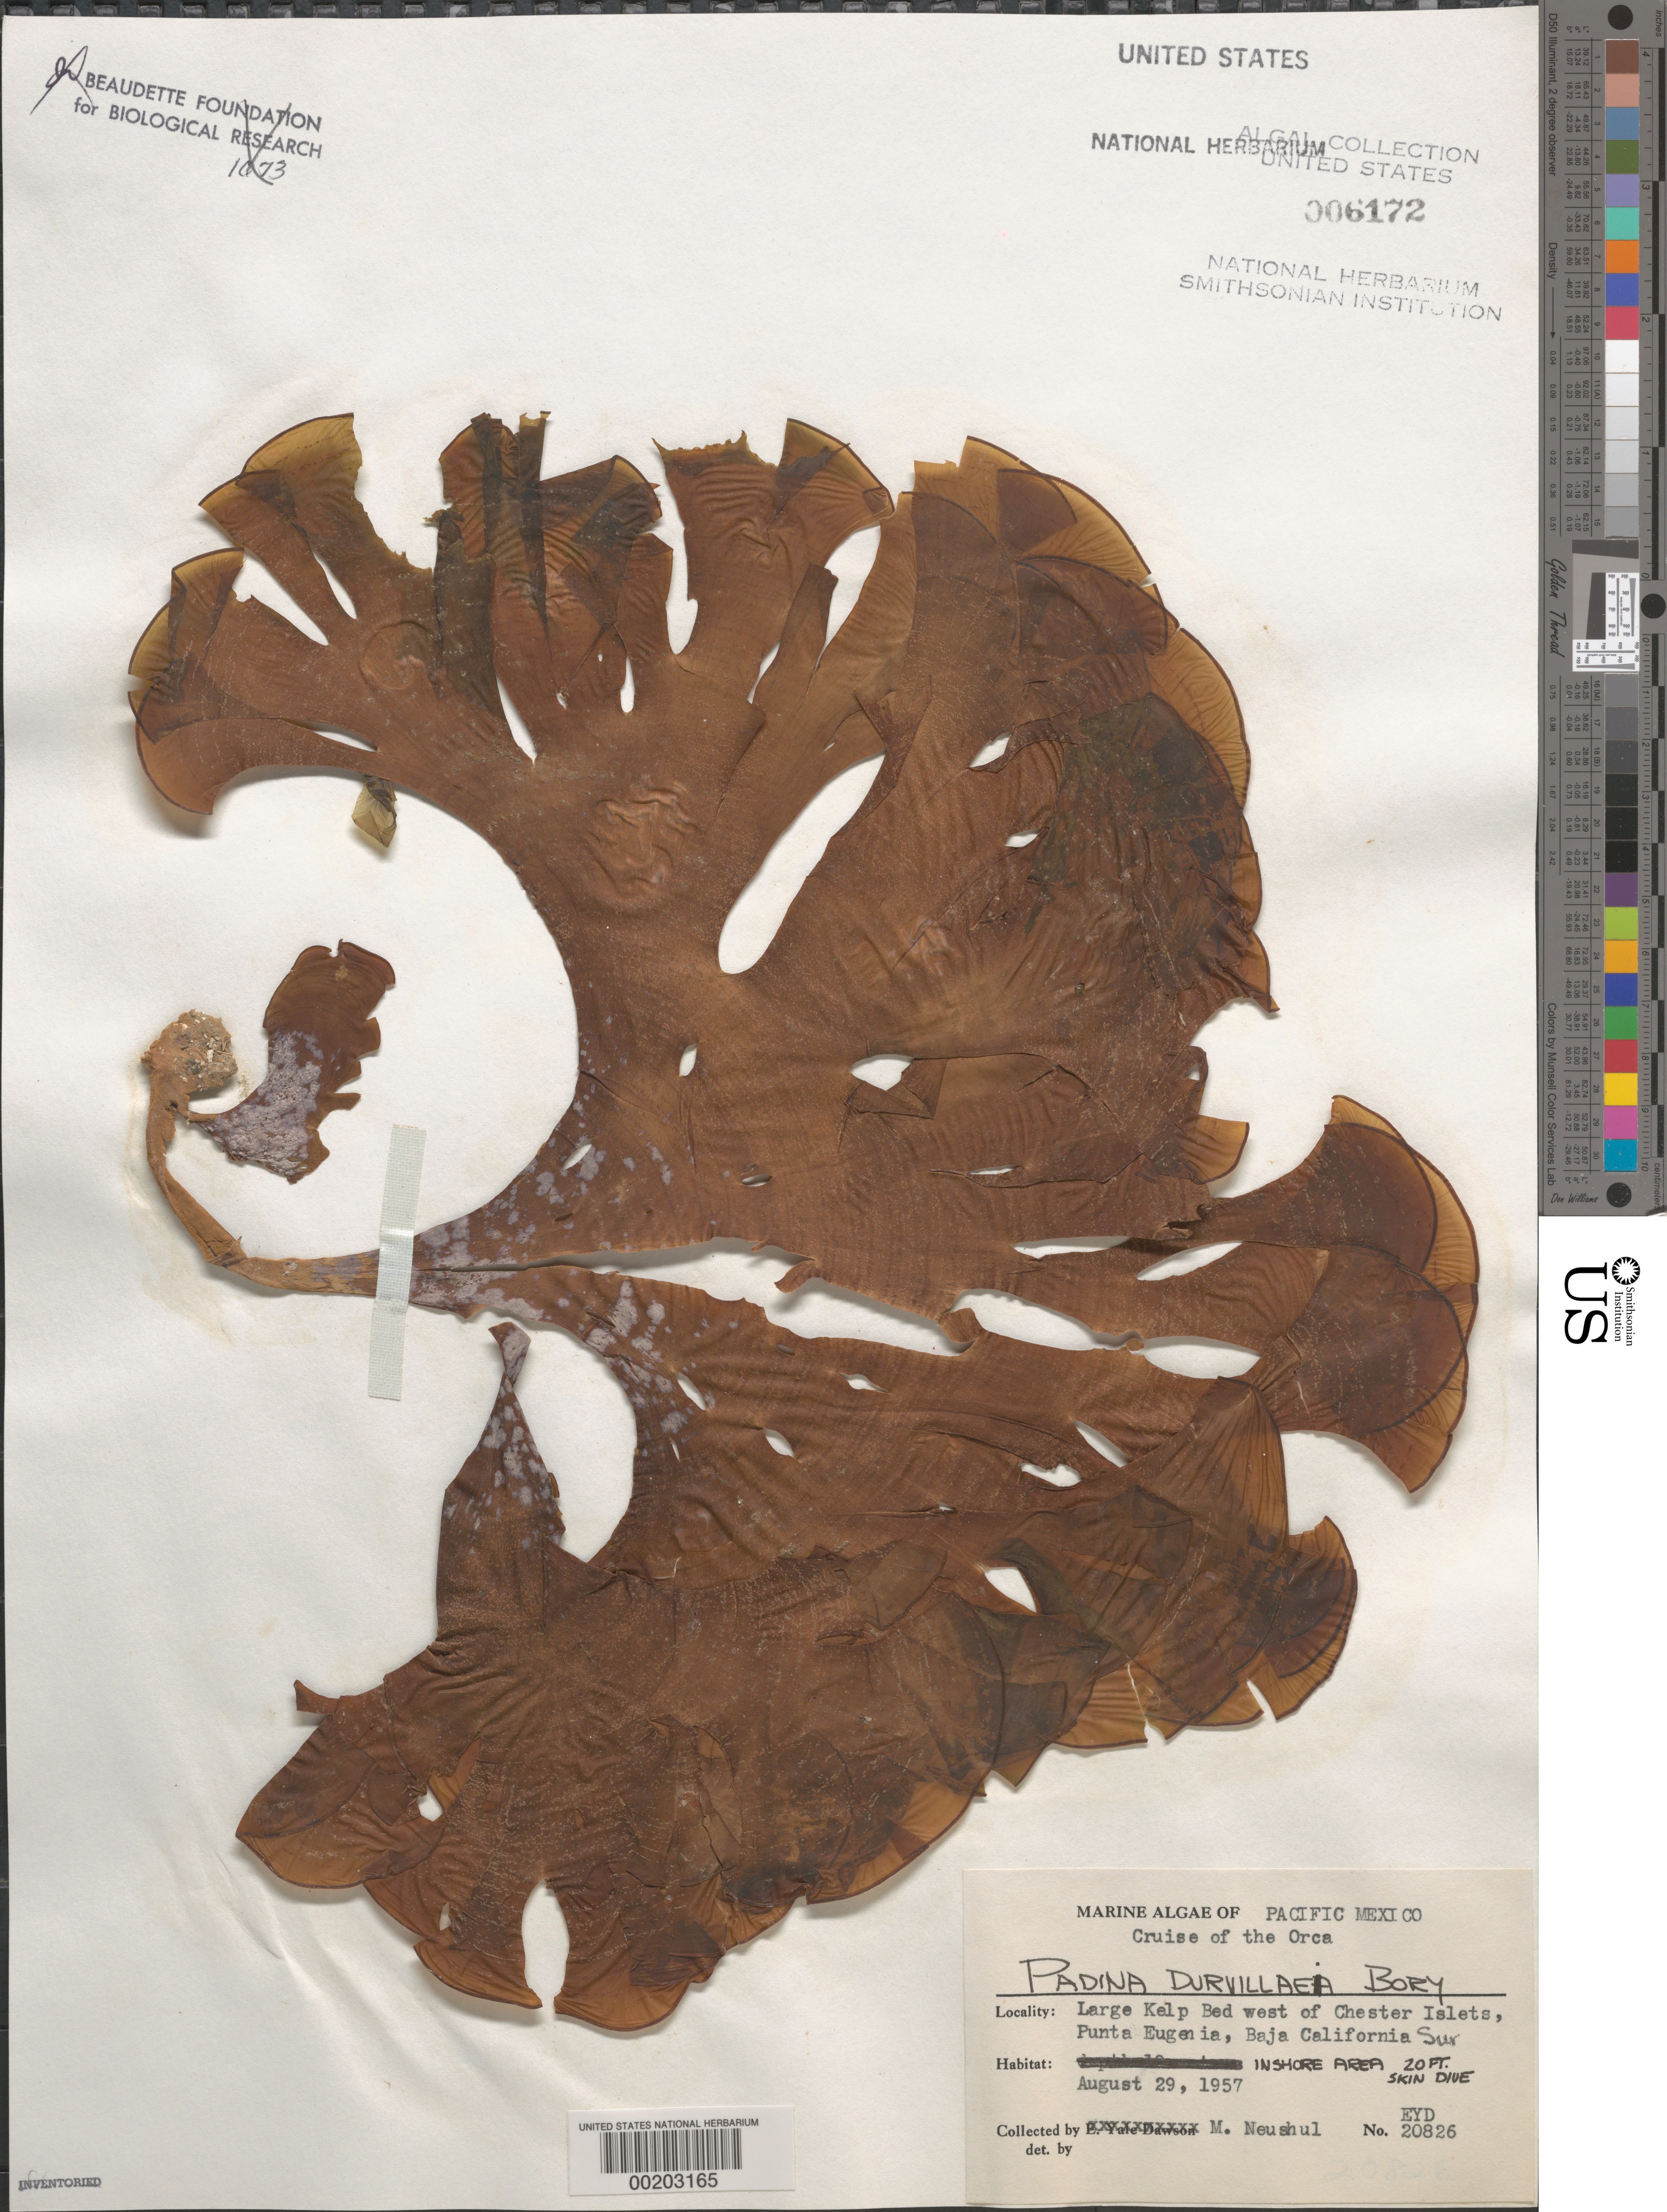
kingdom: Chromista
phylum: Ochrophyta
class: Phaeophyceae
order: Dictyotales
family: Dictyotaceae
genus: Padina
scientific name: Padina durvillaei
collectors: M. Neushul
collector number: EYD 20826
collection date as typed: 29 Aug 1957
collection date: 1957-08-29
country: Mexico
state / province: Baja California Sur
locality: Punta Eugenia, west of Chester Islets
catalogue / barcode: US 6172